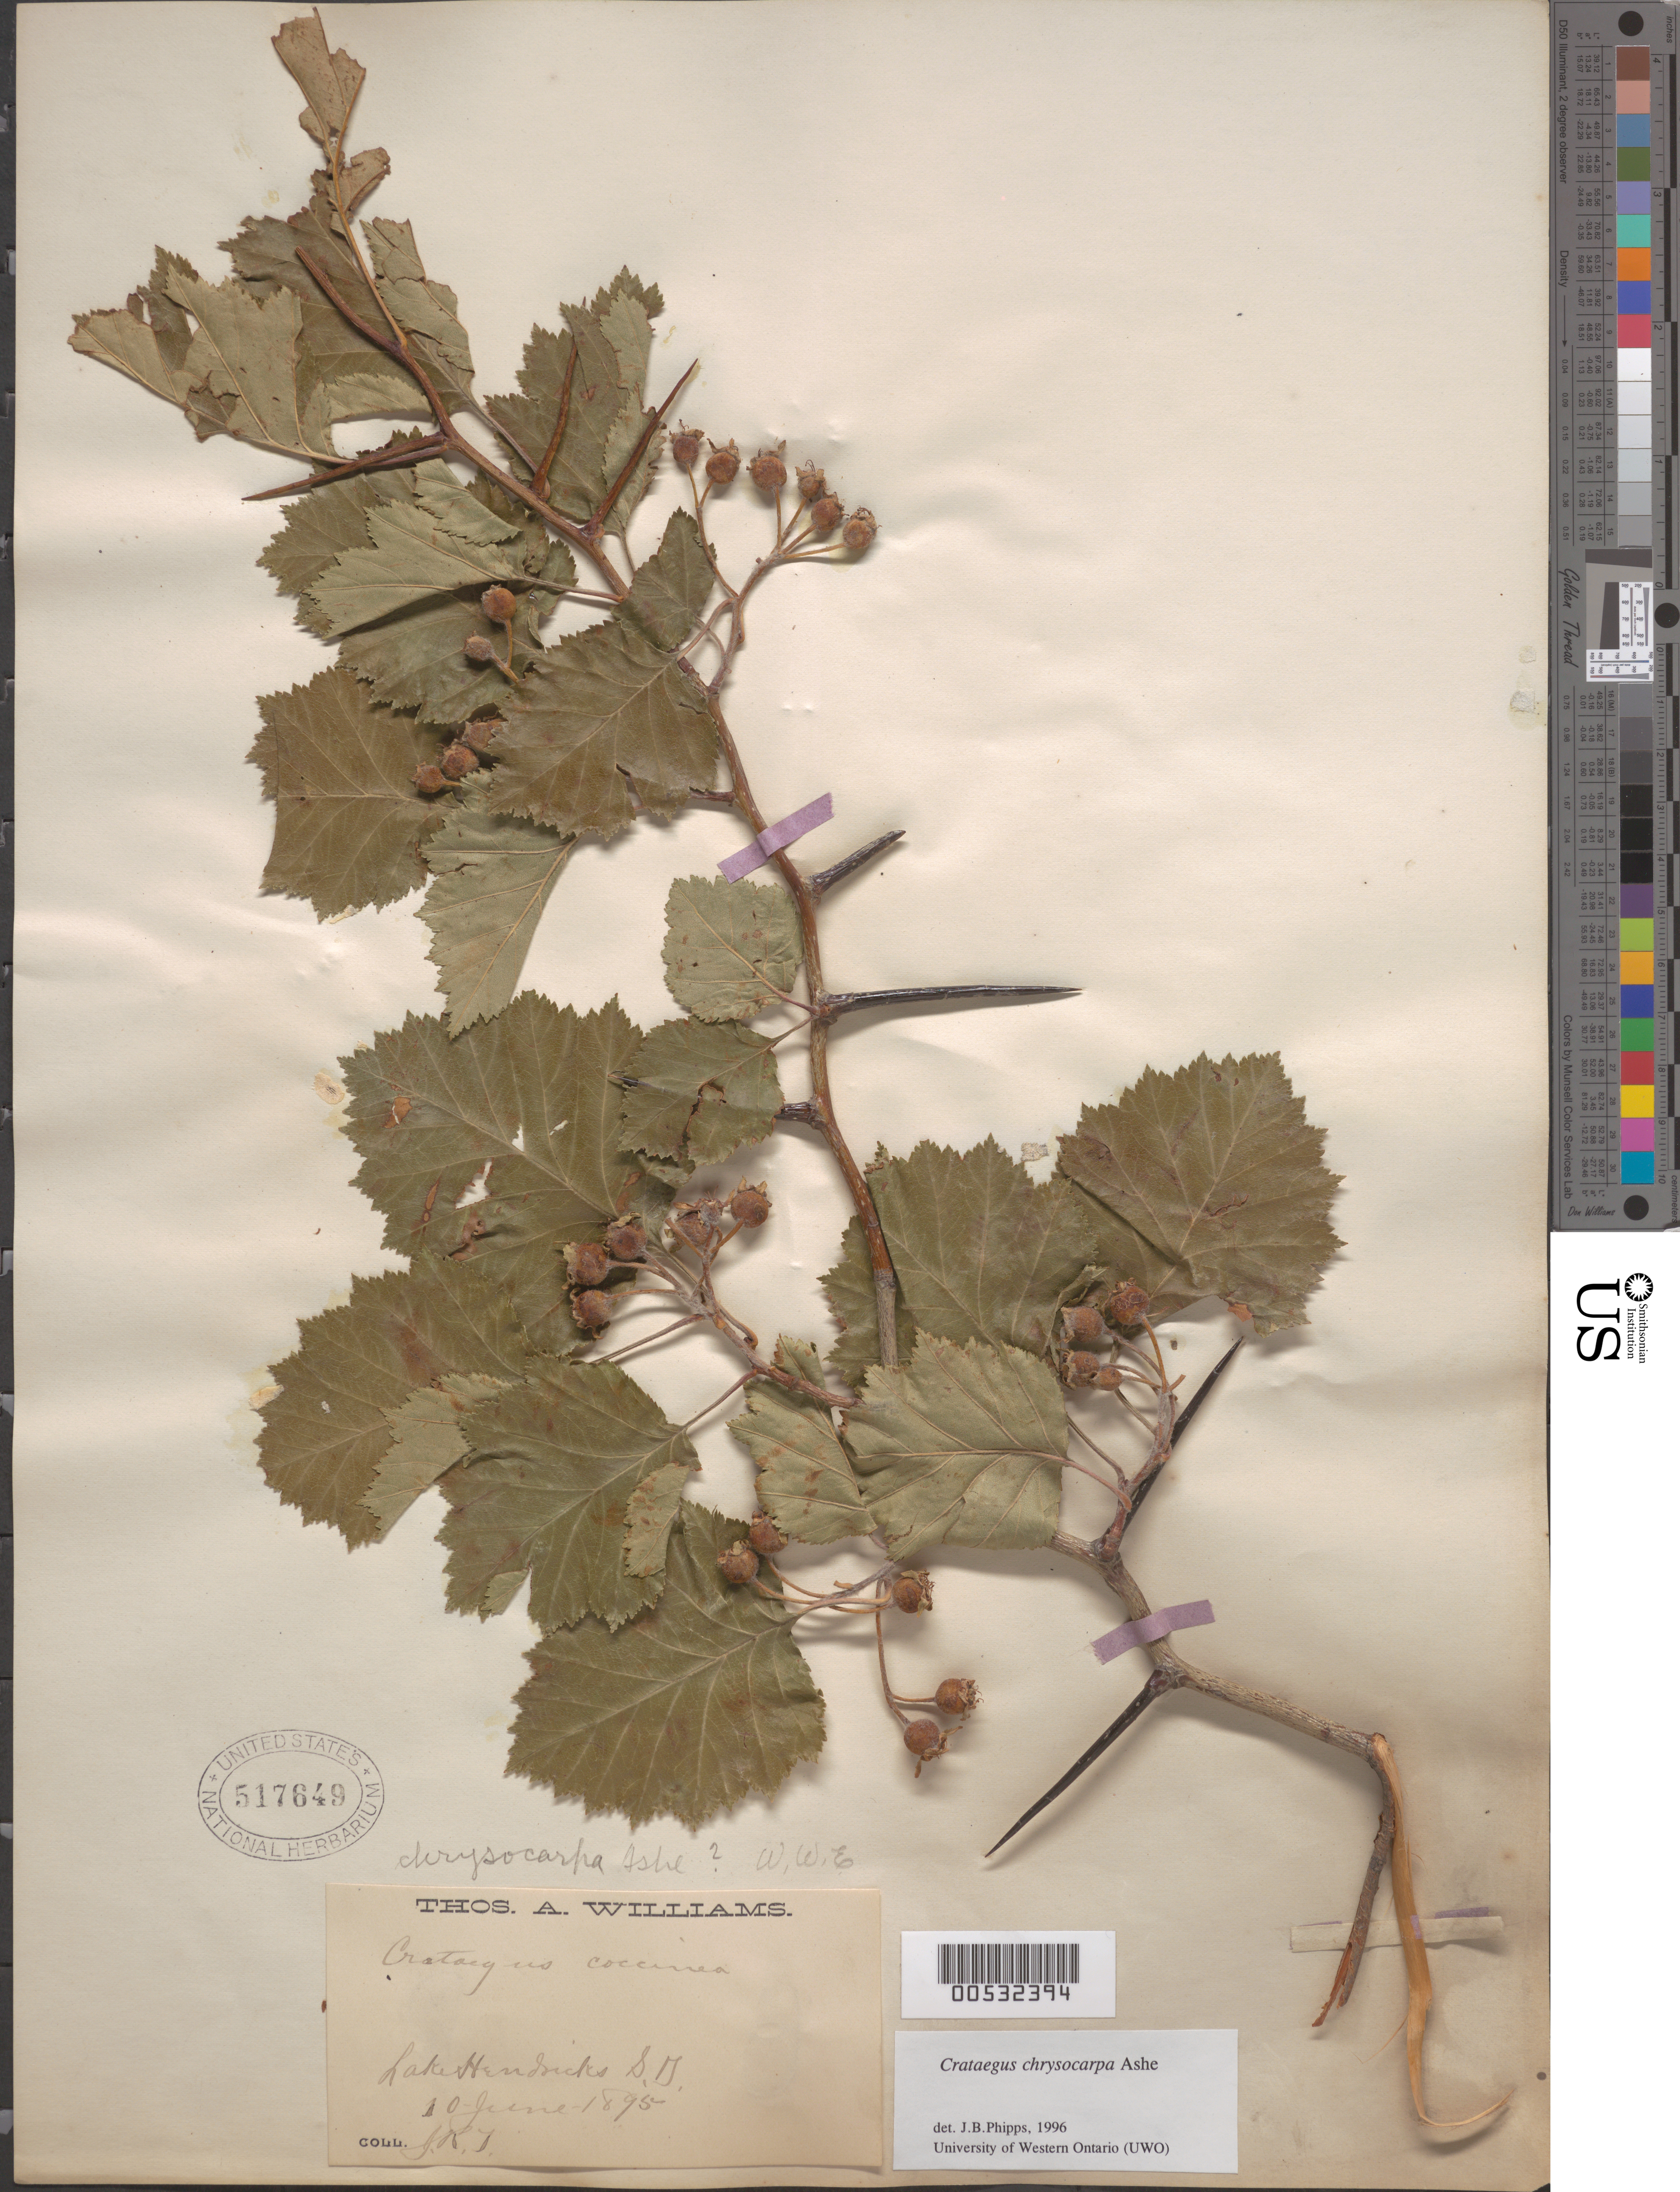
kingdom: Plantae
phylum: Tracheophyta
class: Magnoliopsida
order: Rosales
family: Rosaceae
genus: Crataegus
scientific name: Crataegus chrysocarpa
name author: Ashe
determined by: Eggleston, W. W.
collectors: J. R. T.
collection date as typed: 10 Jun 1895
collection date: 1895-06-10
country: United States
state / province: South Dakota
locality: Lake Hendricks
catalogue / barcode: US 517649